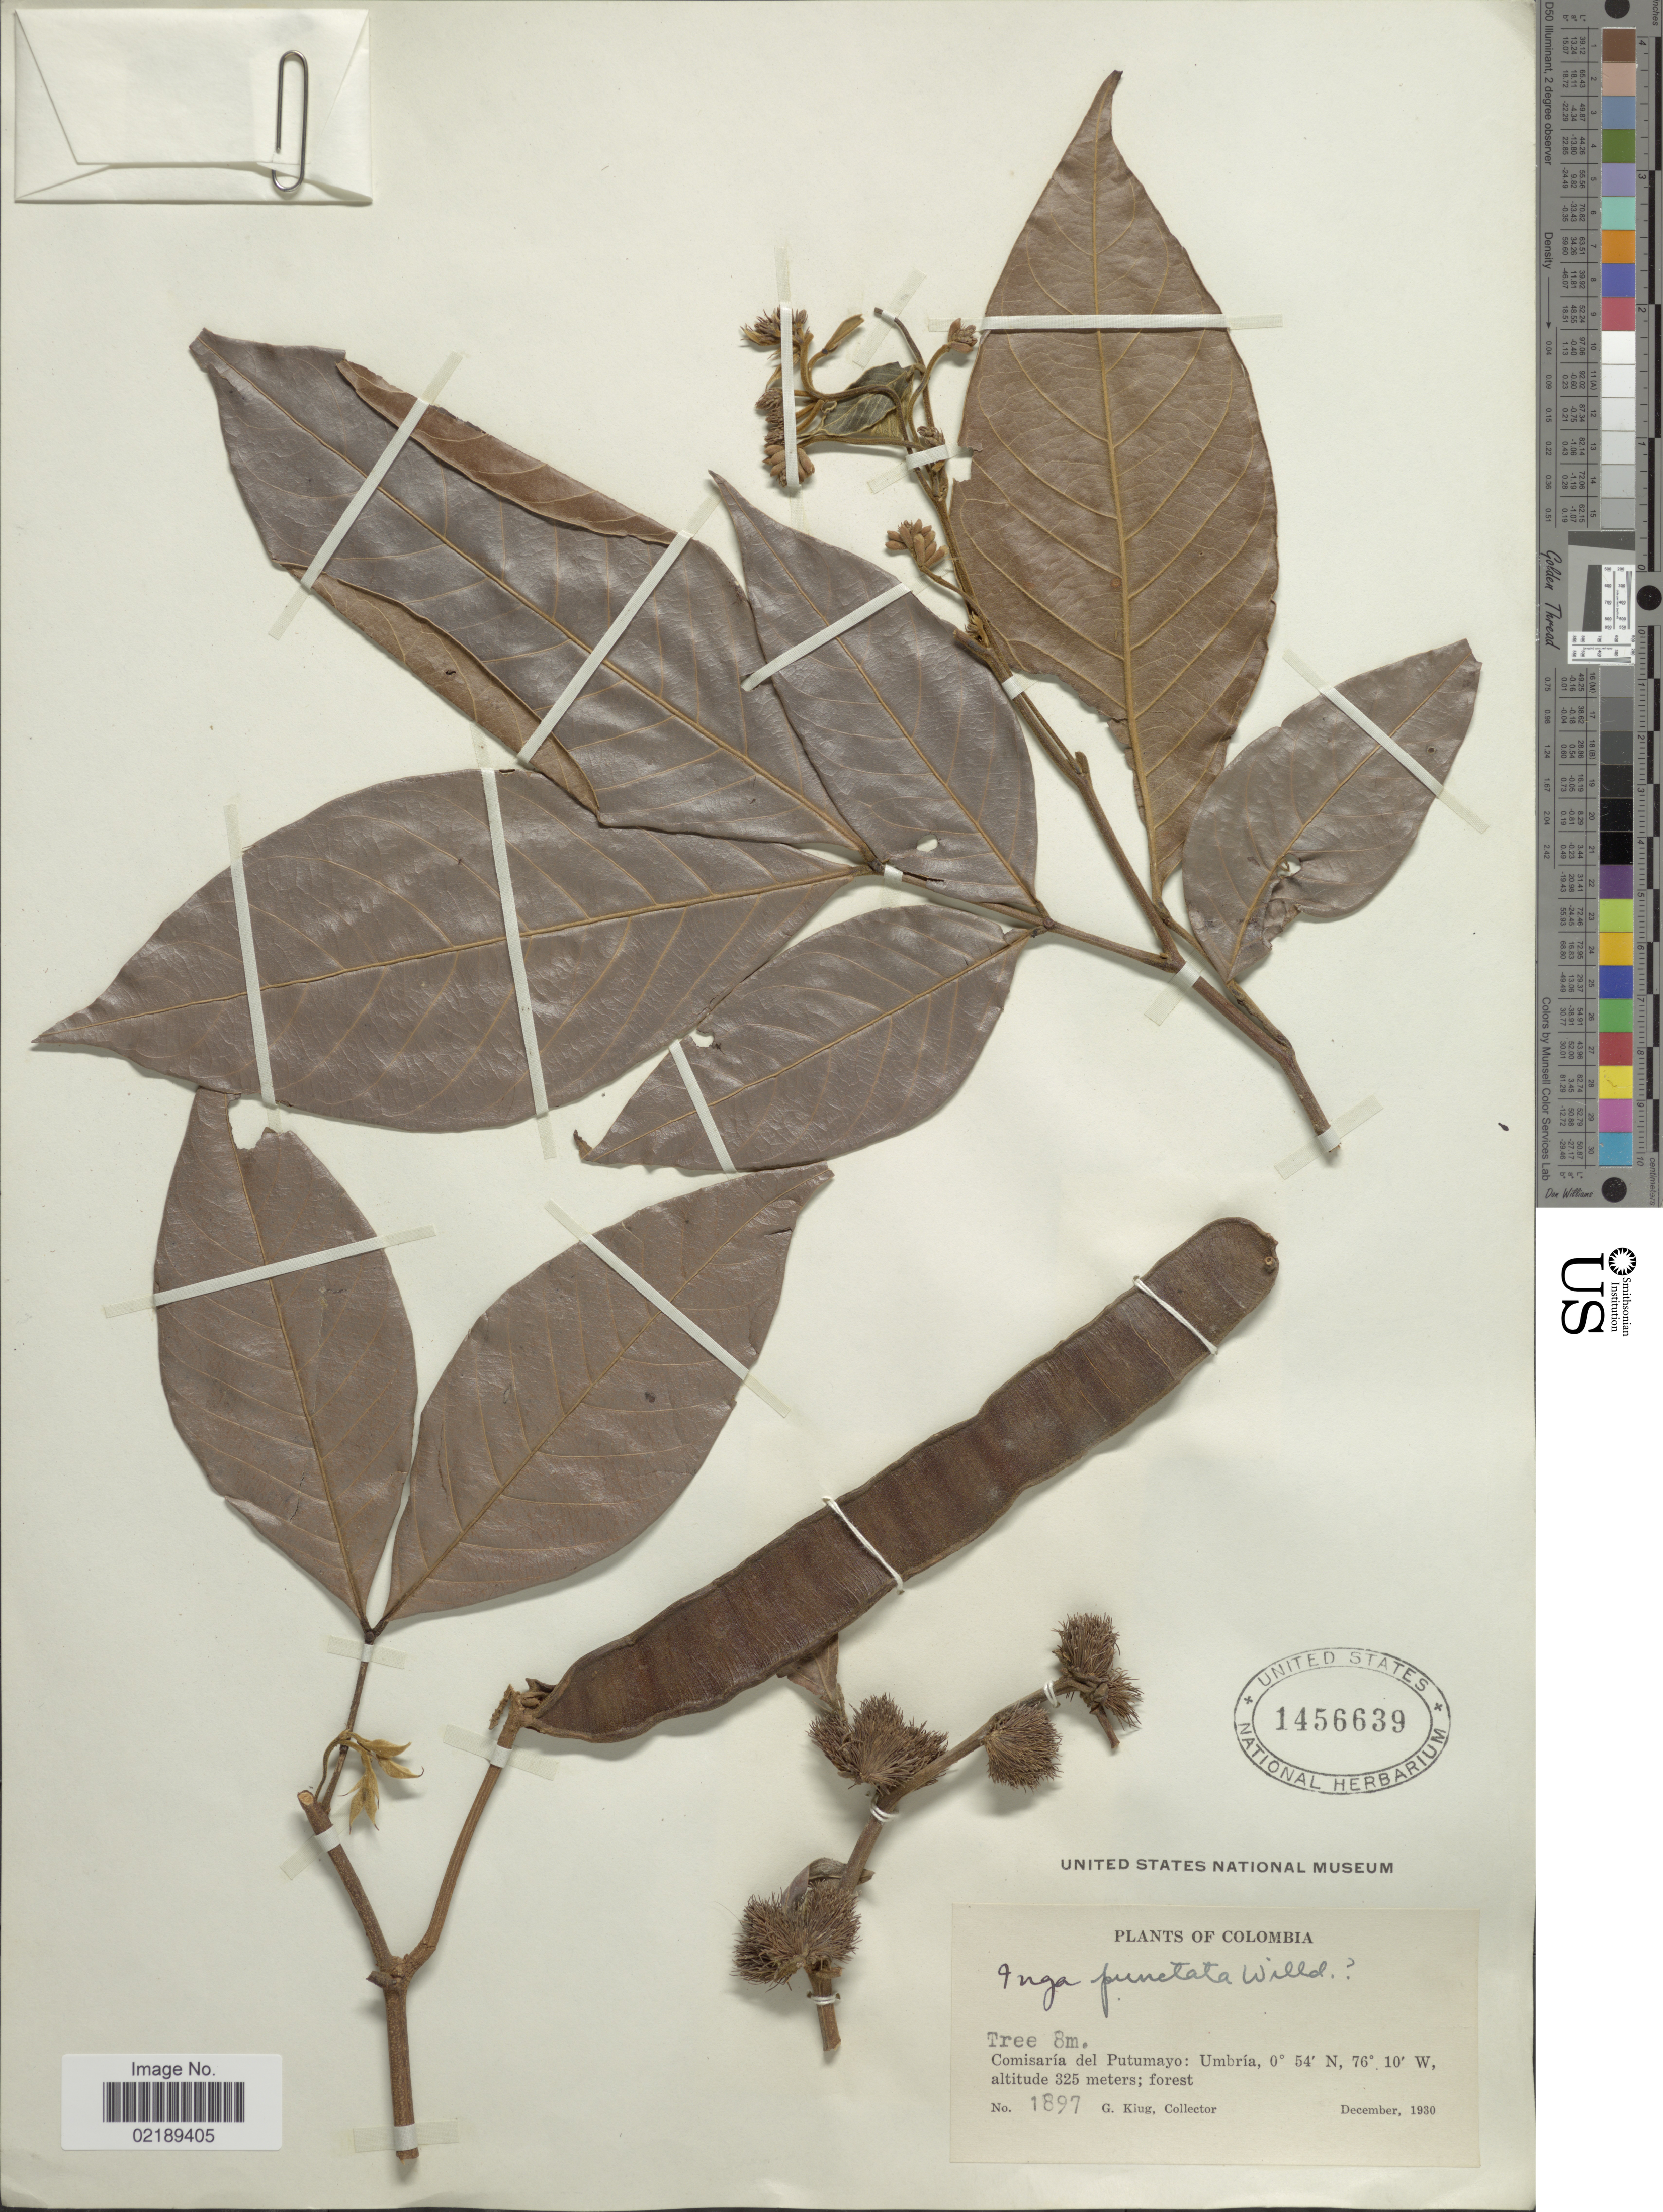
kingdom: Plantae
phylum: Tracheophyta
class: Magnoliopsida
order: Fabales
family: Fabaceae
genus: Inga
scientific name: Inga punctata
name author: Willd.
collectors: G. Klug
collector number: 1897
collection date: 1930-12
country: Colombia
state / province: Putumayo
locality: Comisaria del Putumayo: Umbria.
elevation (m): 325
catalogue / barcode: US 1456639